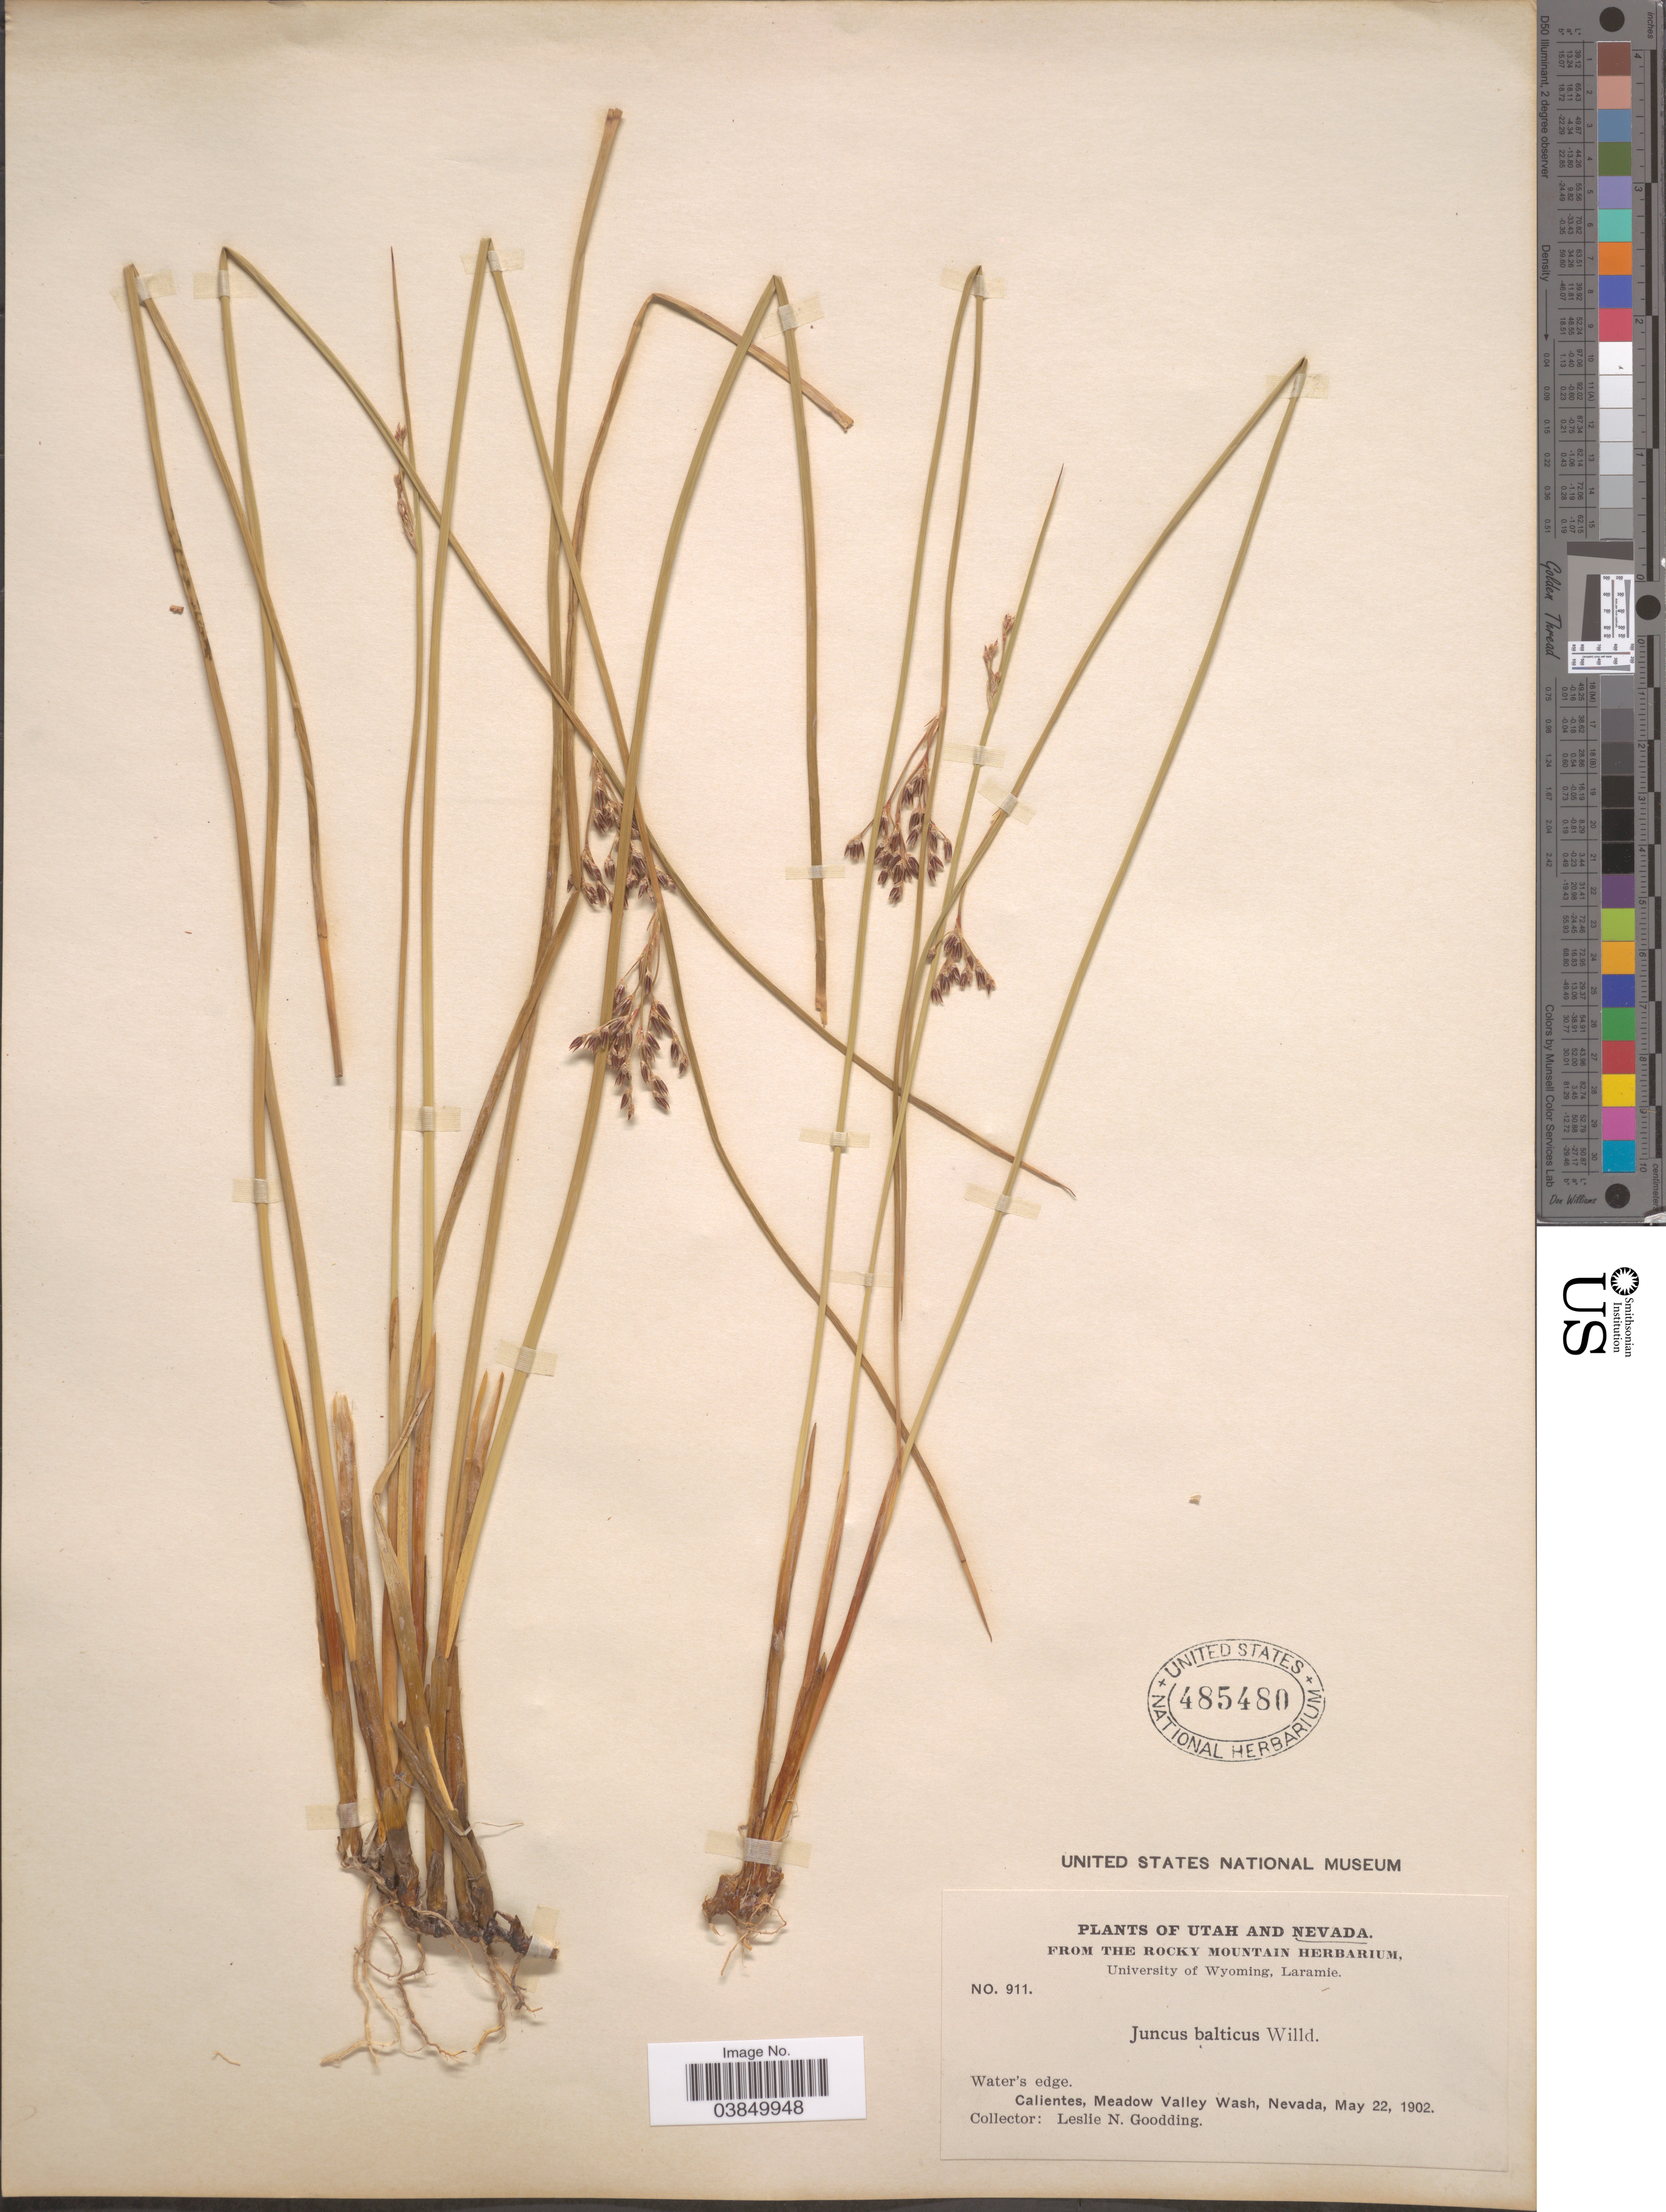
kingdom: Plantae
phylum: Tracheophyta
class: Liliopsida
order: Poales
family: Juncaceae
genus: Juncus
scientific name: Juncus balticus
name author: Willd.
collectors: L. N. Goodding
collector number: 911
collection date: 1902-05-22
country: United States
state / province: Nevada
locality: Calientes, Meadow valley Wash.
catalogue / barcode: US 485480